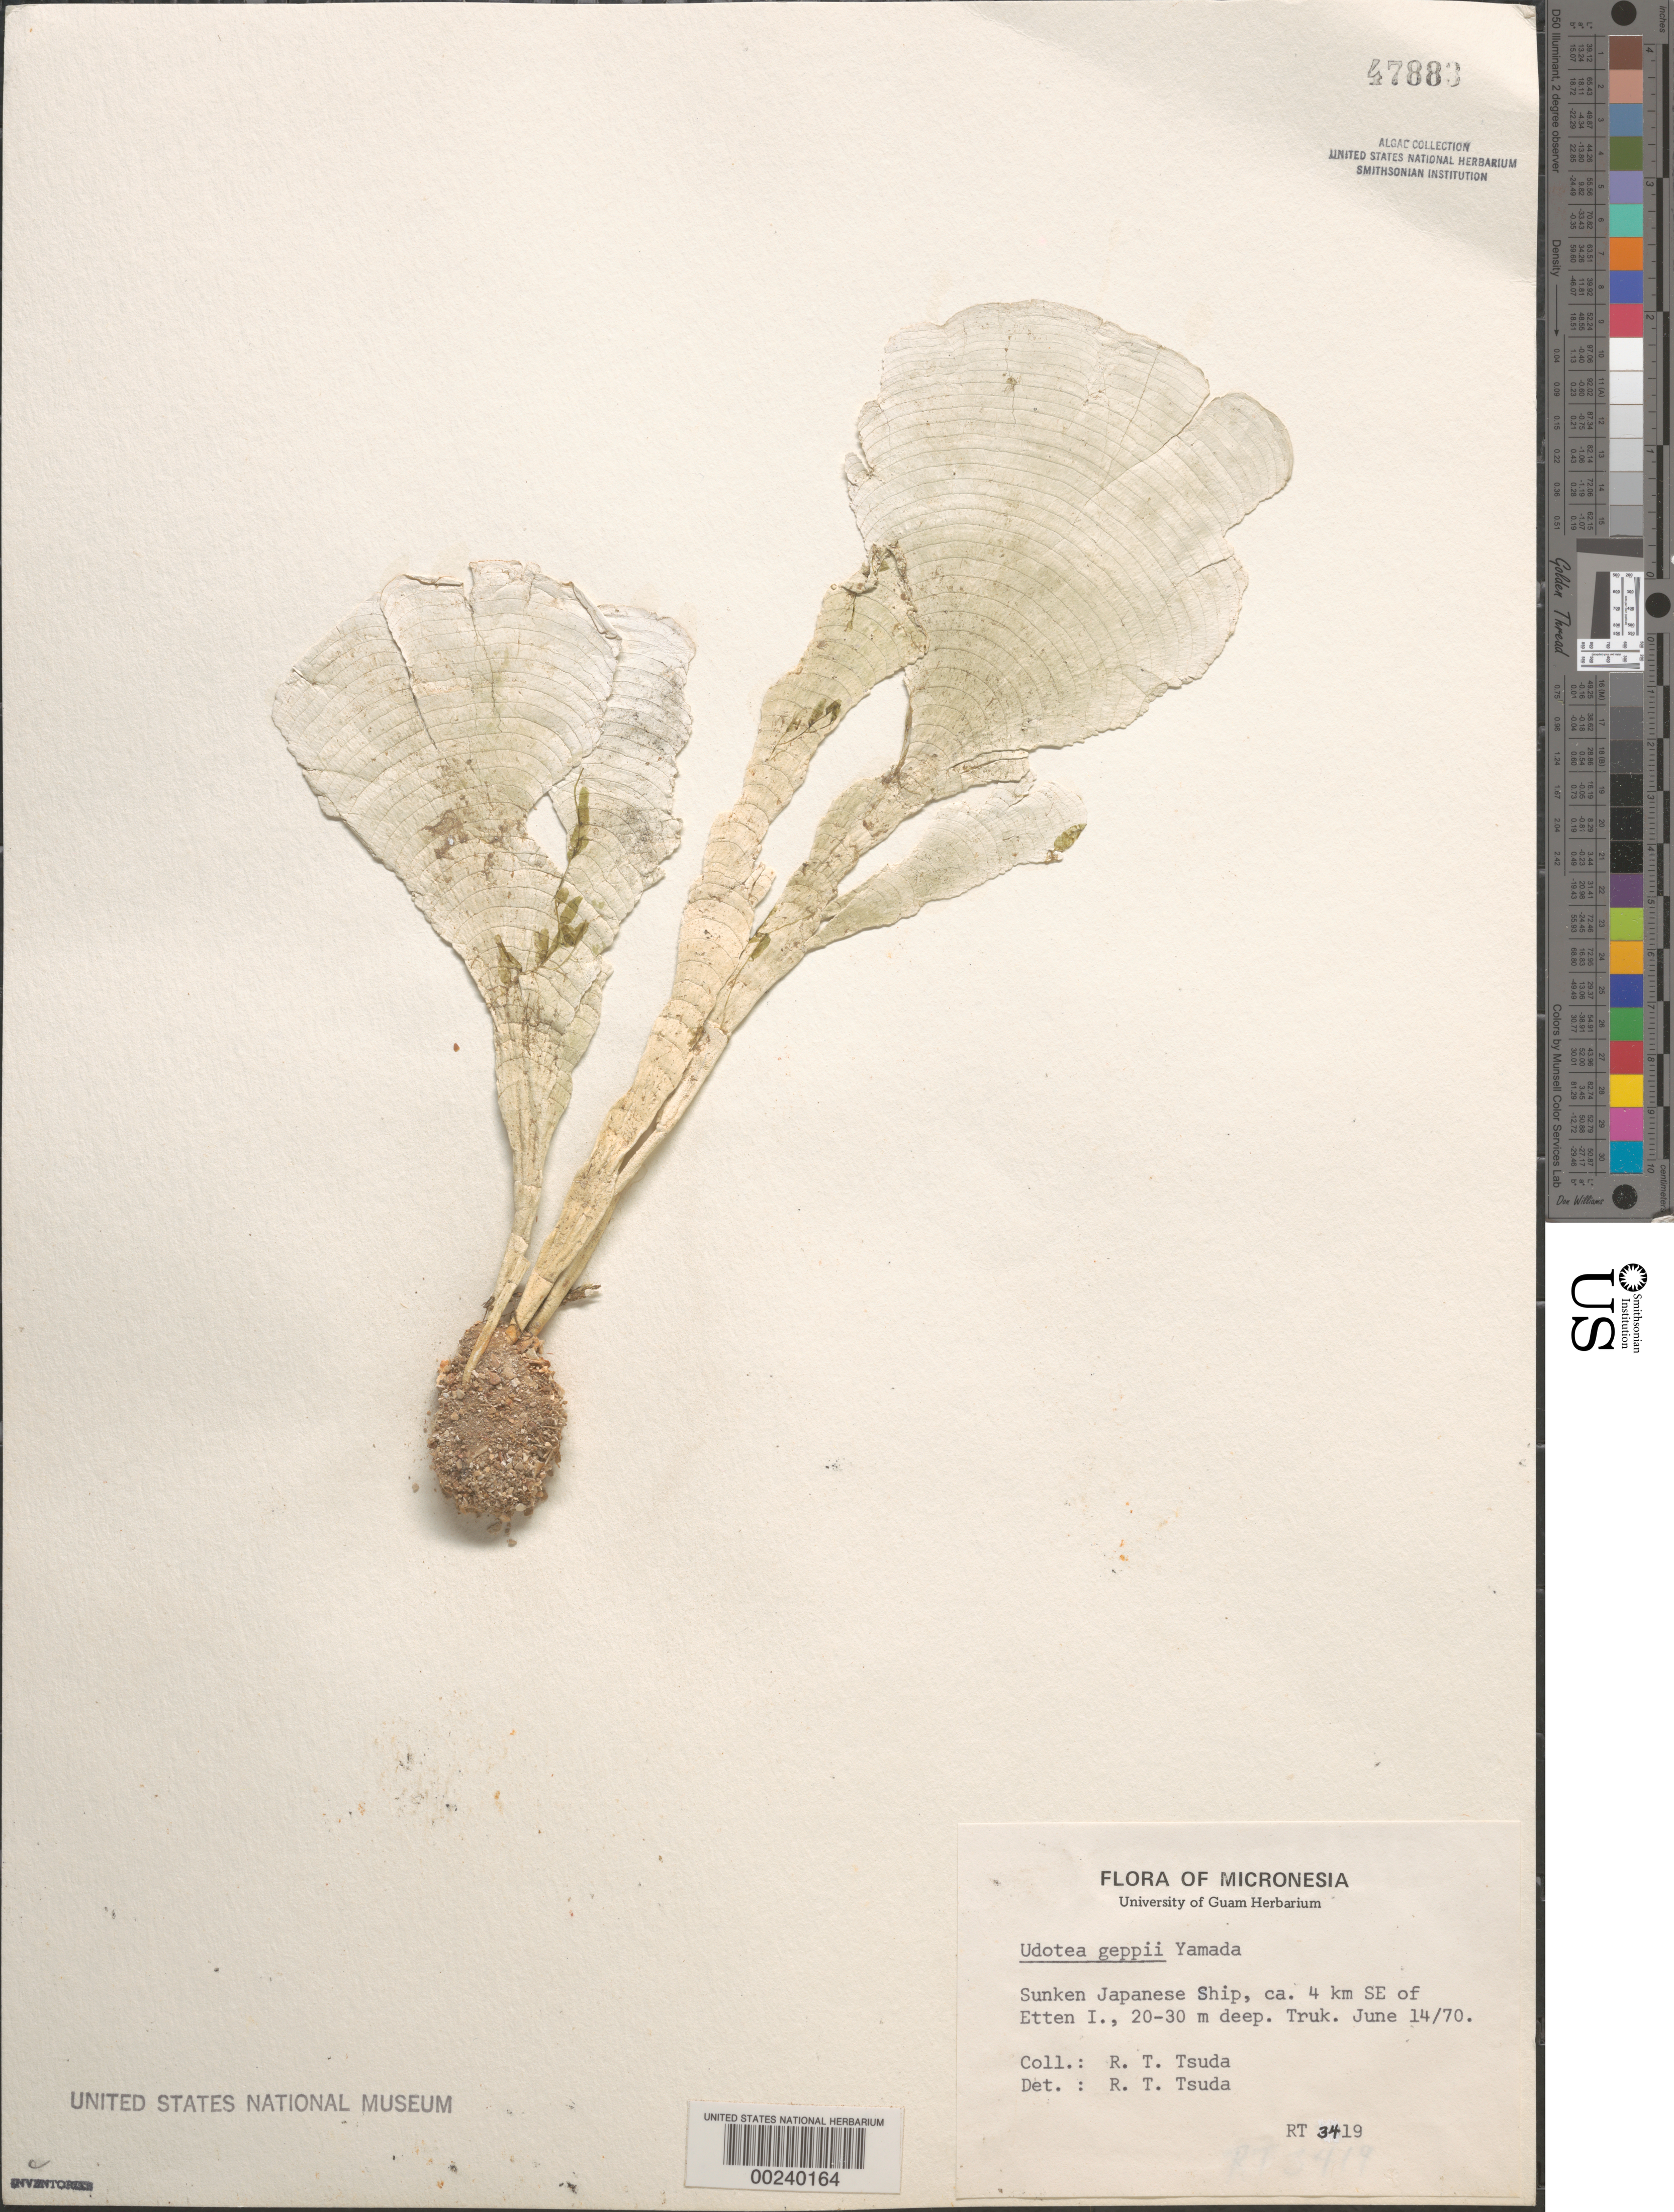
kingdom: Plantae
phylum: Chlorophyta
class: Ulvophyceae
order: Bryopsidales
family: Udoteaceae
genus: Udotea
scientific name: Udotea geppii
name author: A. Gepp & E. Gepp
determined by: Tsuda, R. T.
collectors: R. Tsuda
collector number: Rt 3419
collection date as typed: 14 Jun 1970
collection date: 1970-06-14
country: Micronesia, Federated States of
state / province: Truk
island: Truk [Chuuk] Is.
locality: Sunken japanese ship, ca. 4 km southeast of Etten Islet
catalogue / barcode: US 47883